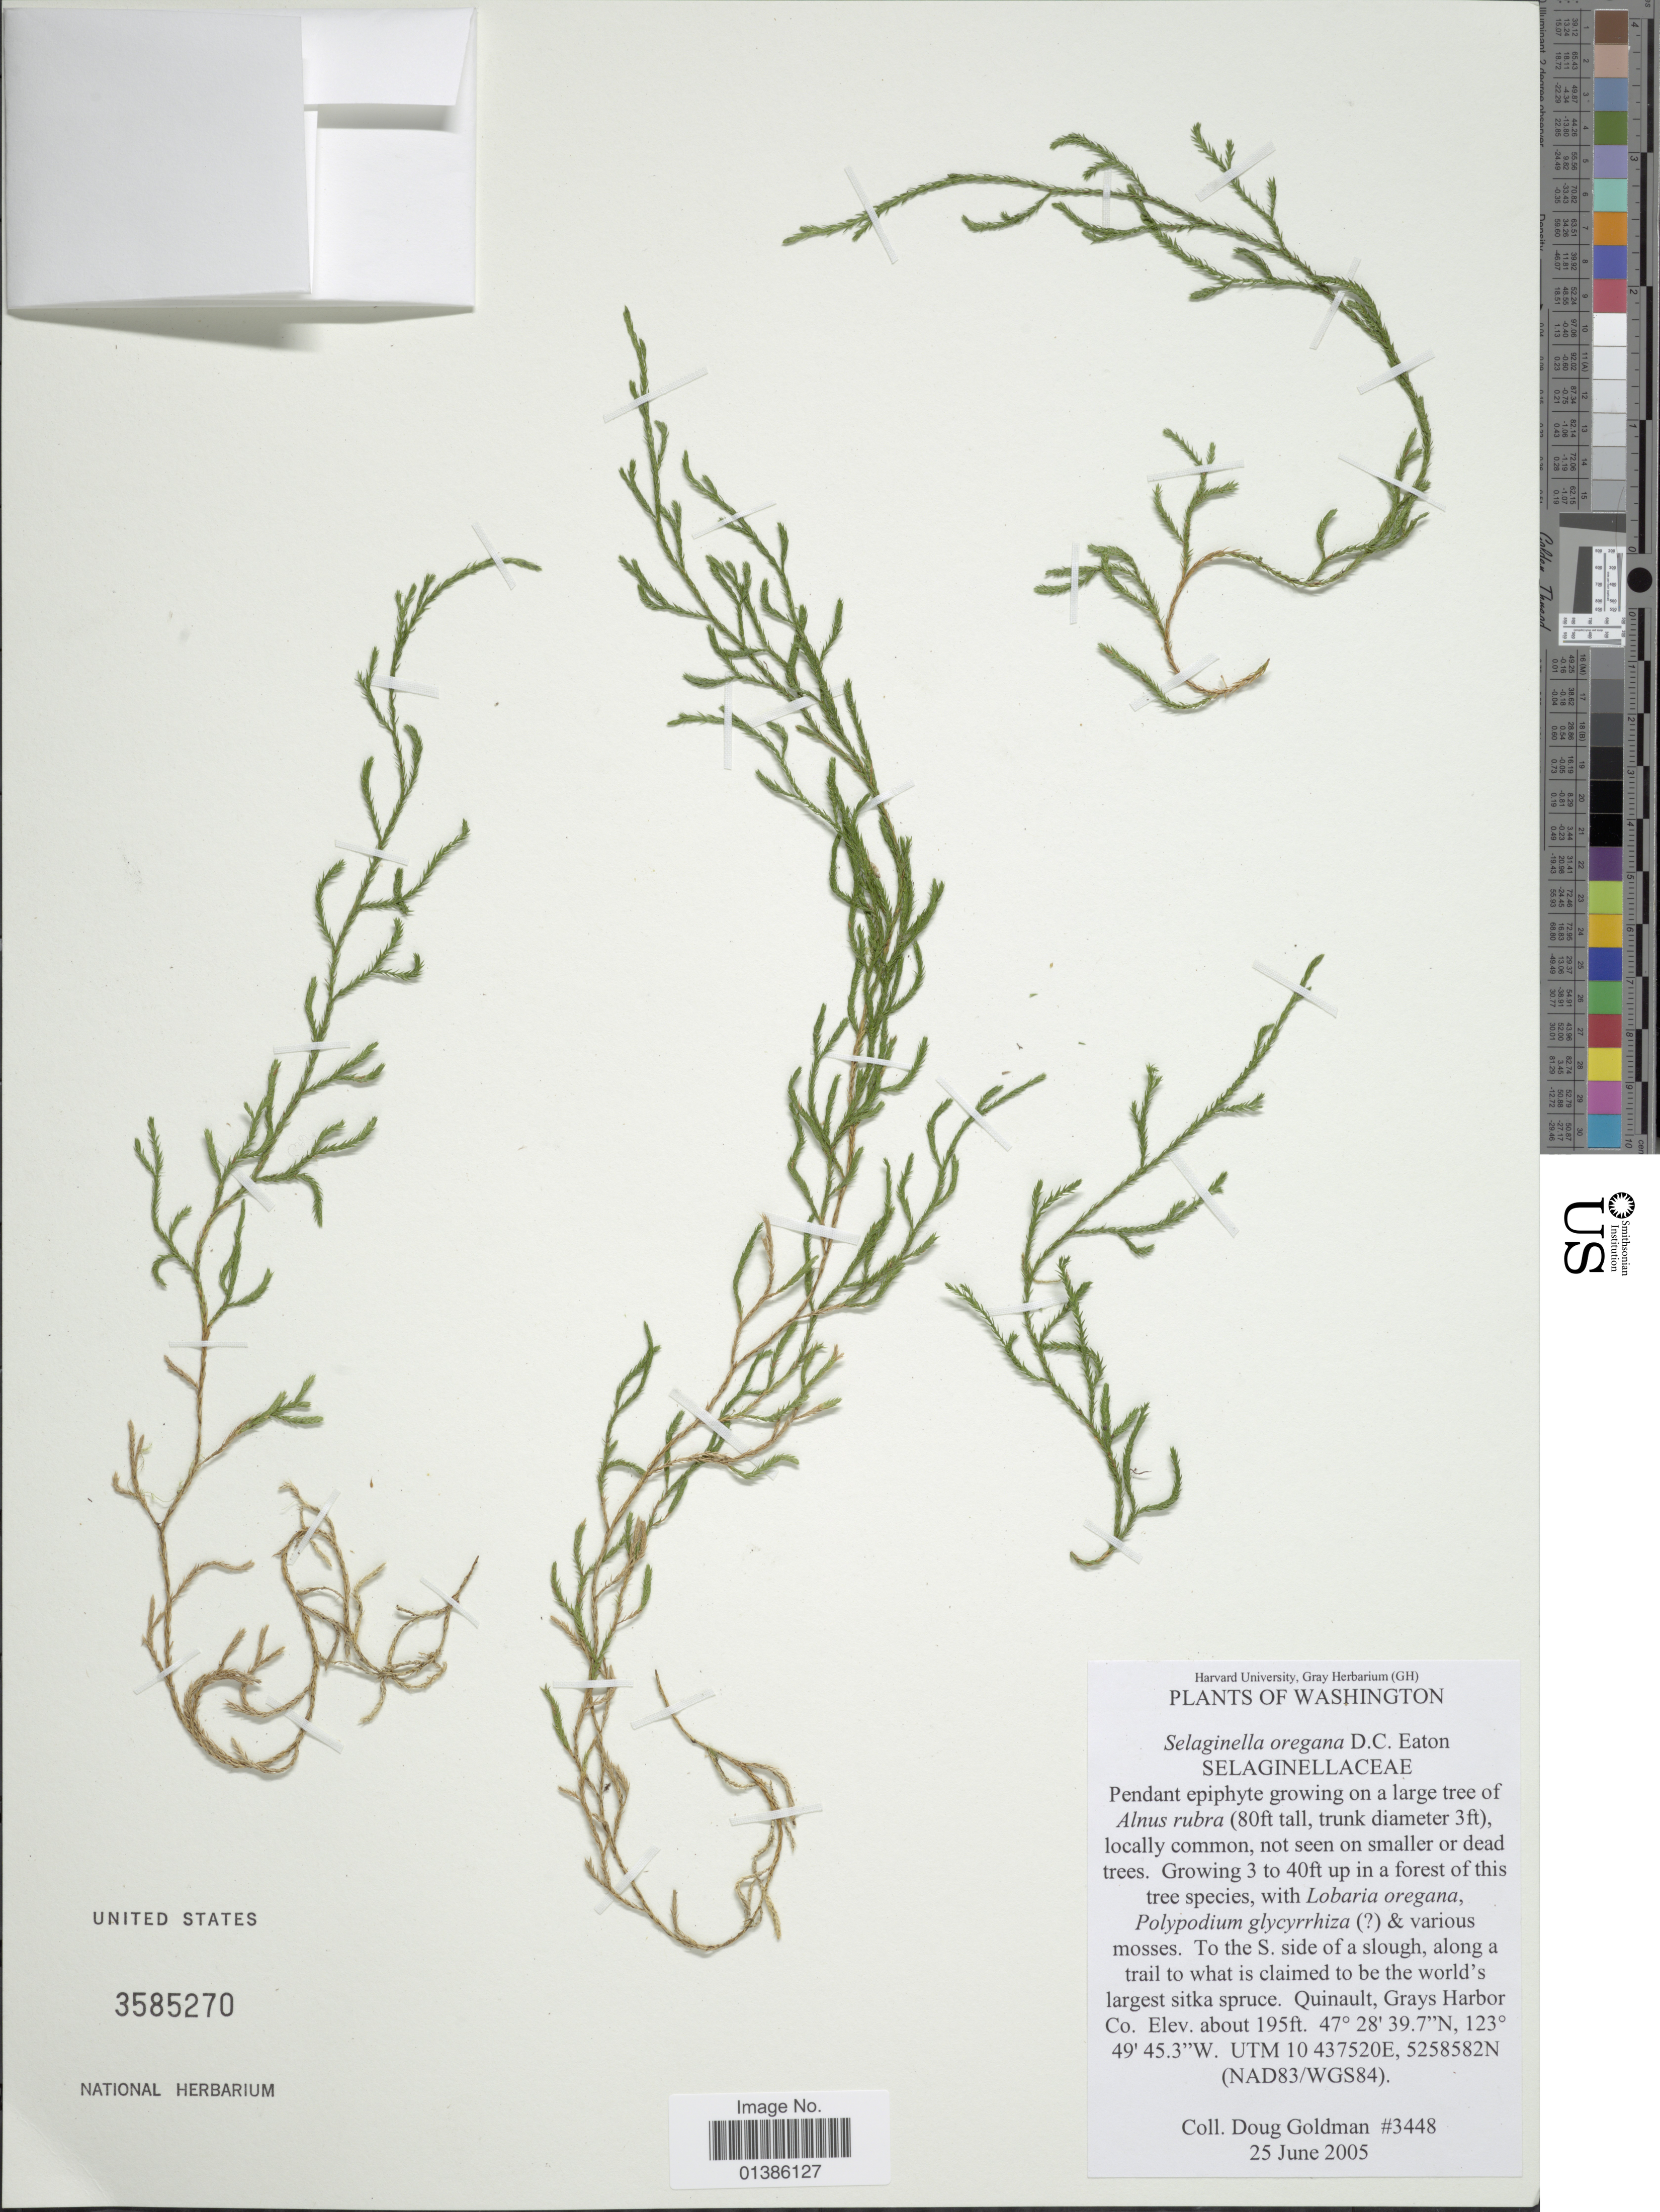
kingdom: Plantae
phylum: Tracheophyta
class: Lycopodiopsida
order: Selaginellales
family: Selaginellaceae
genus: Selaginella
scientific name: Selaginella oregana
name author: D.C. Eaton ex S. Watson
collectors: D. Goldman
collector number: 3448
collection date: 2005-06-25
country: United States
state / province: Washington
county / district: Grays Harbor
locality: Quinault, Grays Harbor Co. UTM 10 437520E, 5258582N (NAD83/WGS84).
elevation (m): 59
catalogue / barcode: US 3585270